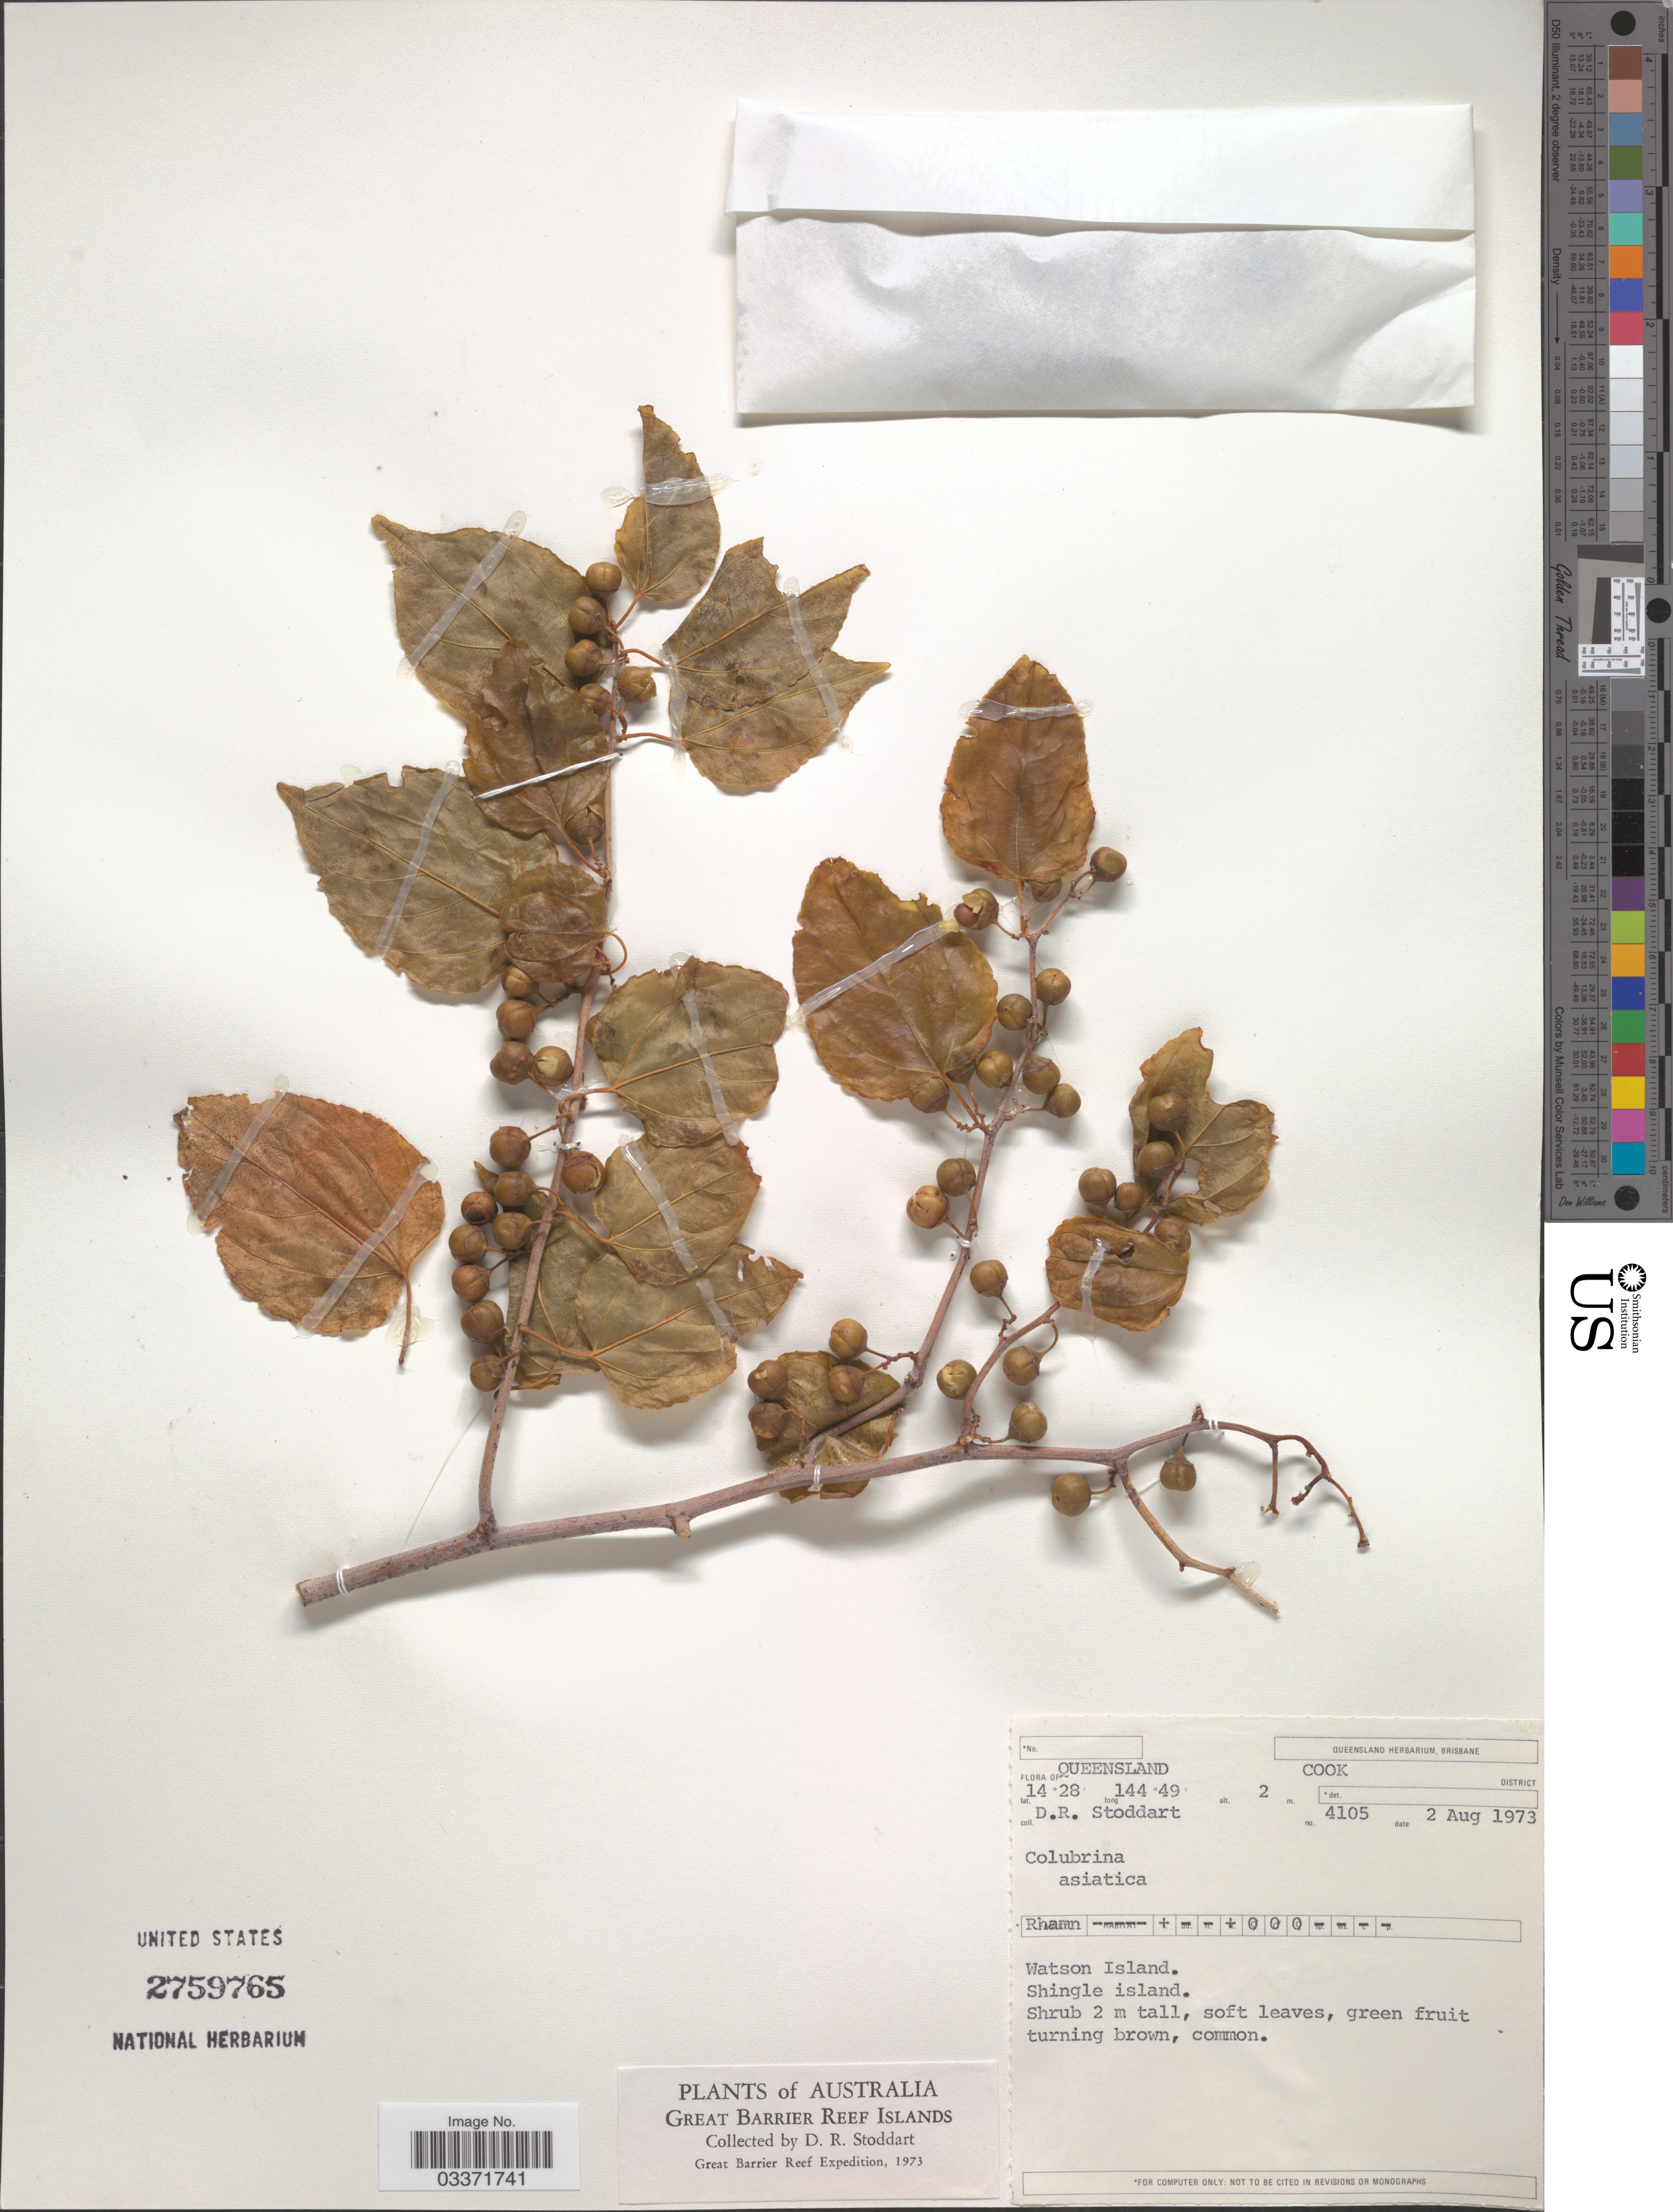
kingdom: Plantae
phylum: Tracheophyta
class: Magnoliopsida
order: Rosales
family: Rhamnaceae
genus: Colubrina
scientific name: Colubrina asiatica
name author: (L.) Brongn.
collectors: D. R. Stoddart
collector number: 4105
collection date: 1973-08-02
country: Australia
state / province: Queensland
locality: Great Barrier Reef Islands, Cook District, Watson Island, Shingle island.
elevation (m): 2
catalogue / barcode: US 2759765